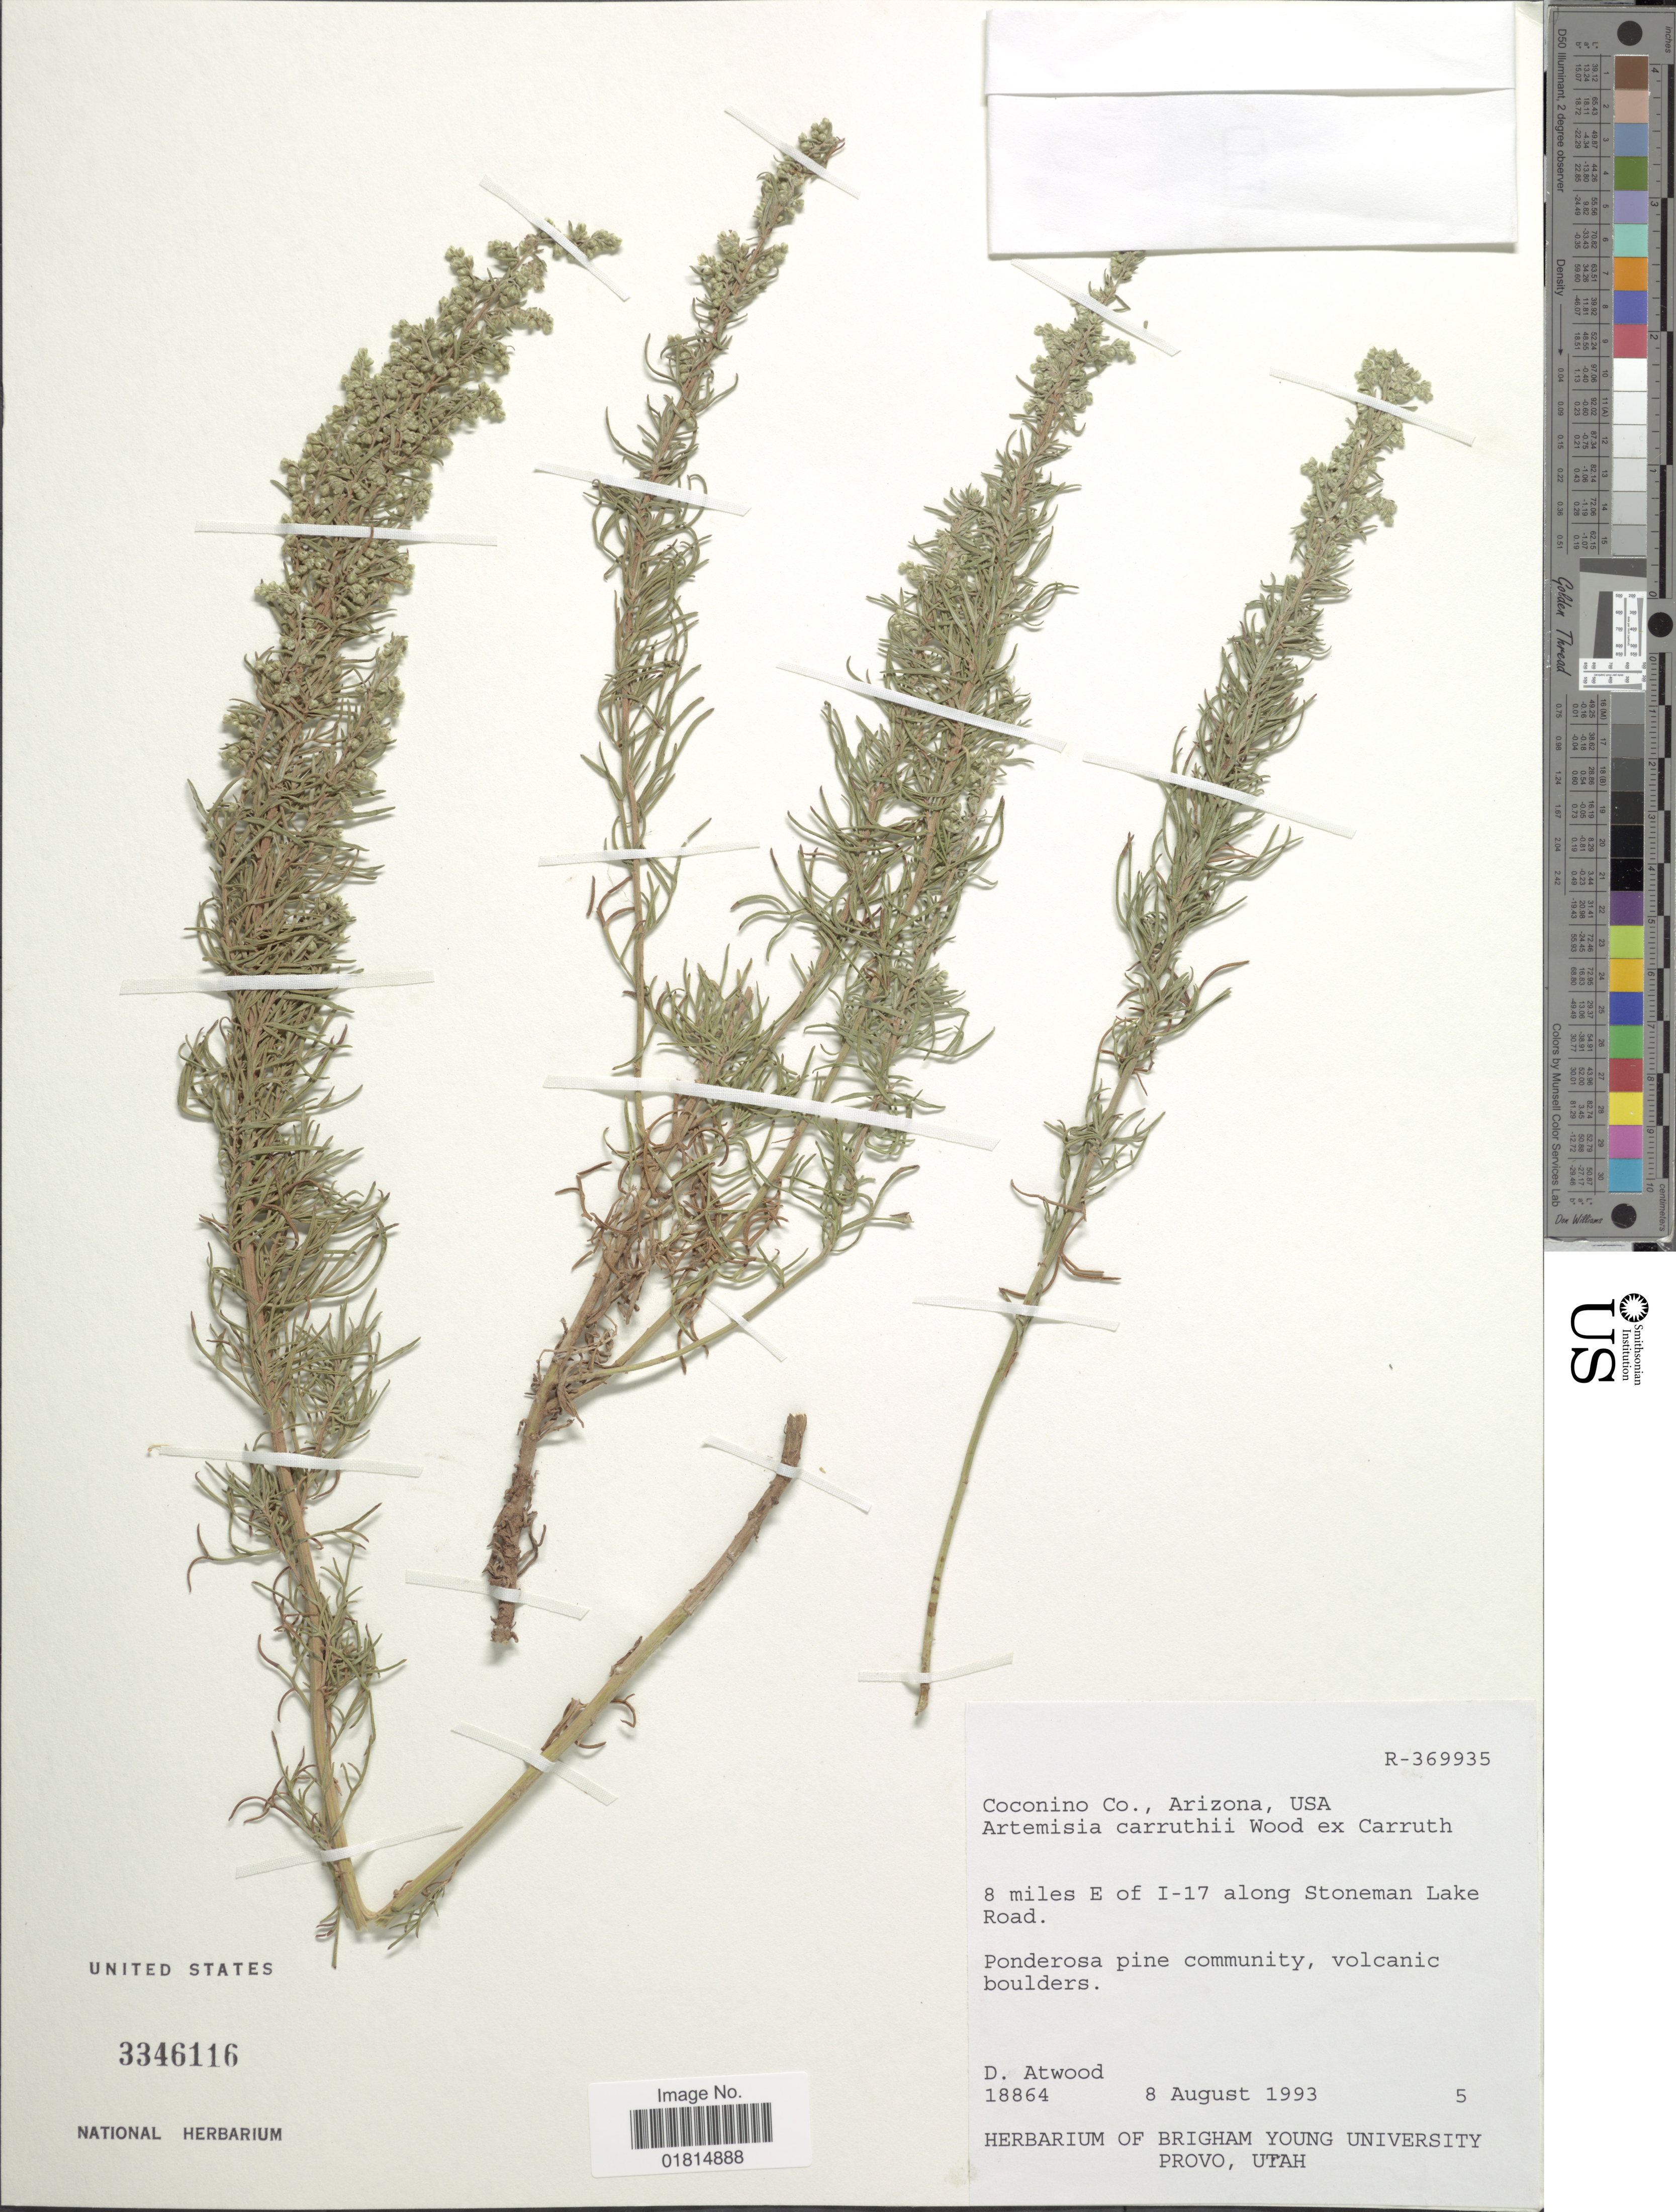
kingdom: Plantae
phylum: Tracheophyta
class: Magnoliopsida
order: Asterales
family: Asteraceae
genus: Artemisia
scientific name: Artemisia carruthii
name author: Alph. Wood ex Carruth.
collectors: D. Atwood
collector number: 18864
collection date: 1993-08-08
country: United States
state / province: Arizona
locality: Coconino Co., Arizona, USA. 8 miles E of I-17 along Stoneman Lake Road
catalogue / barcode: US 3346116